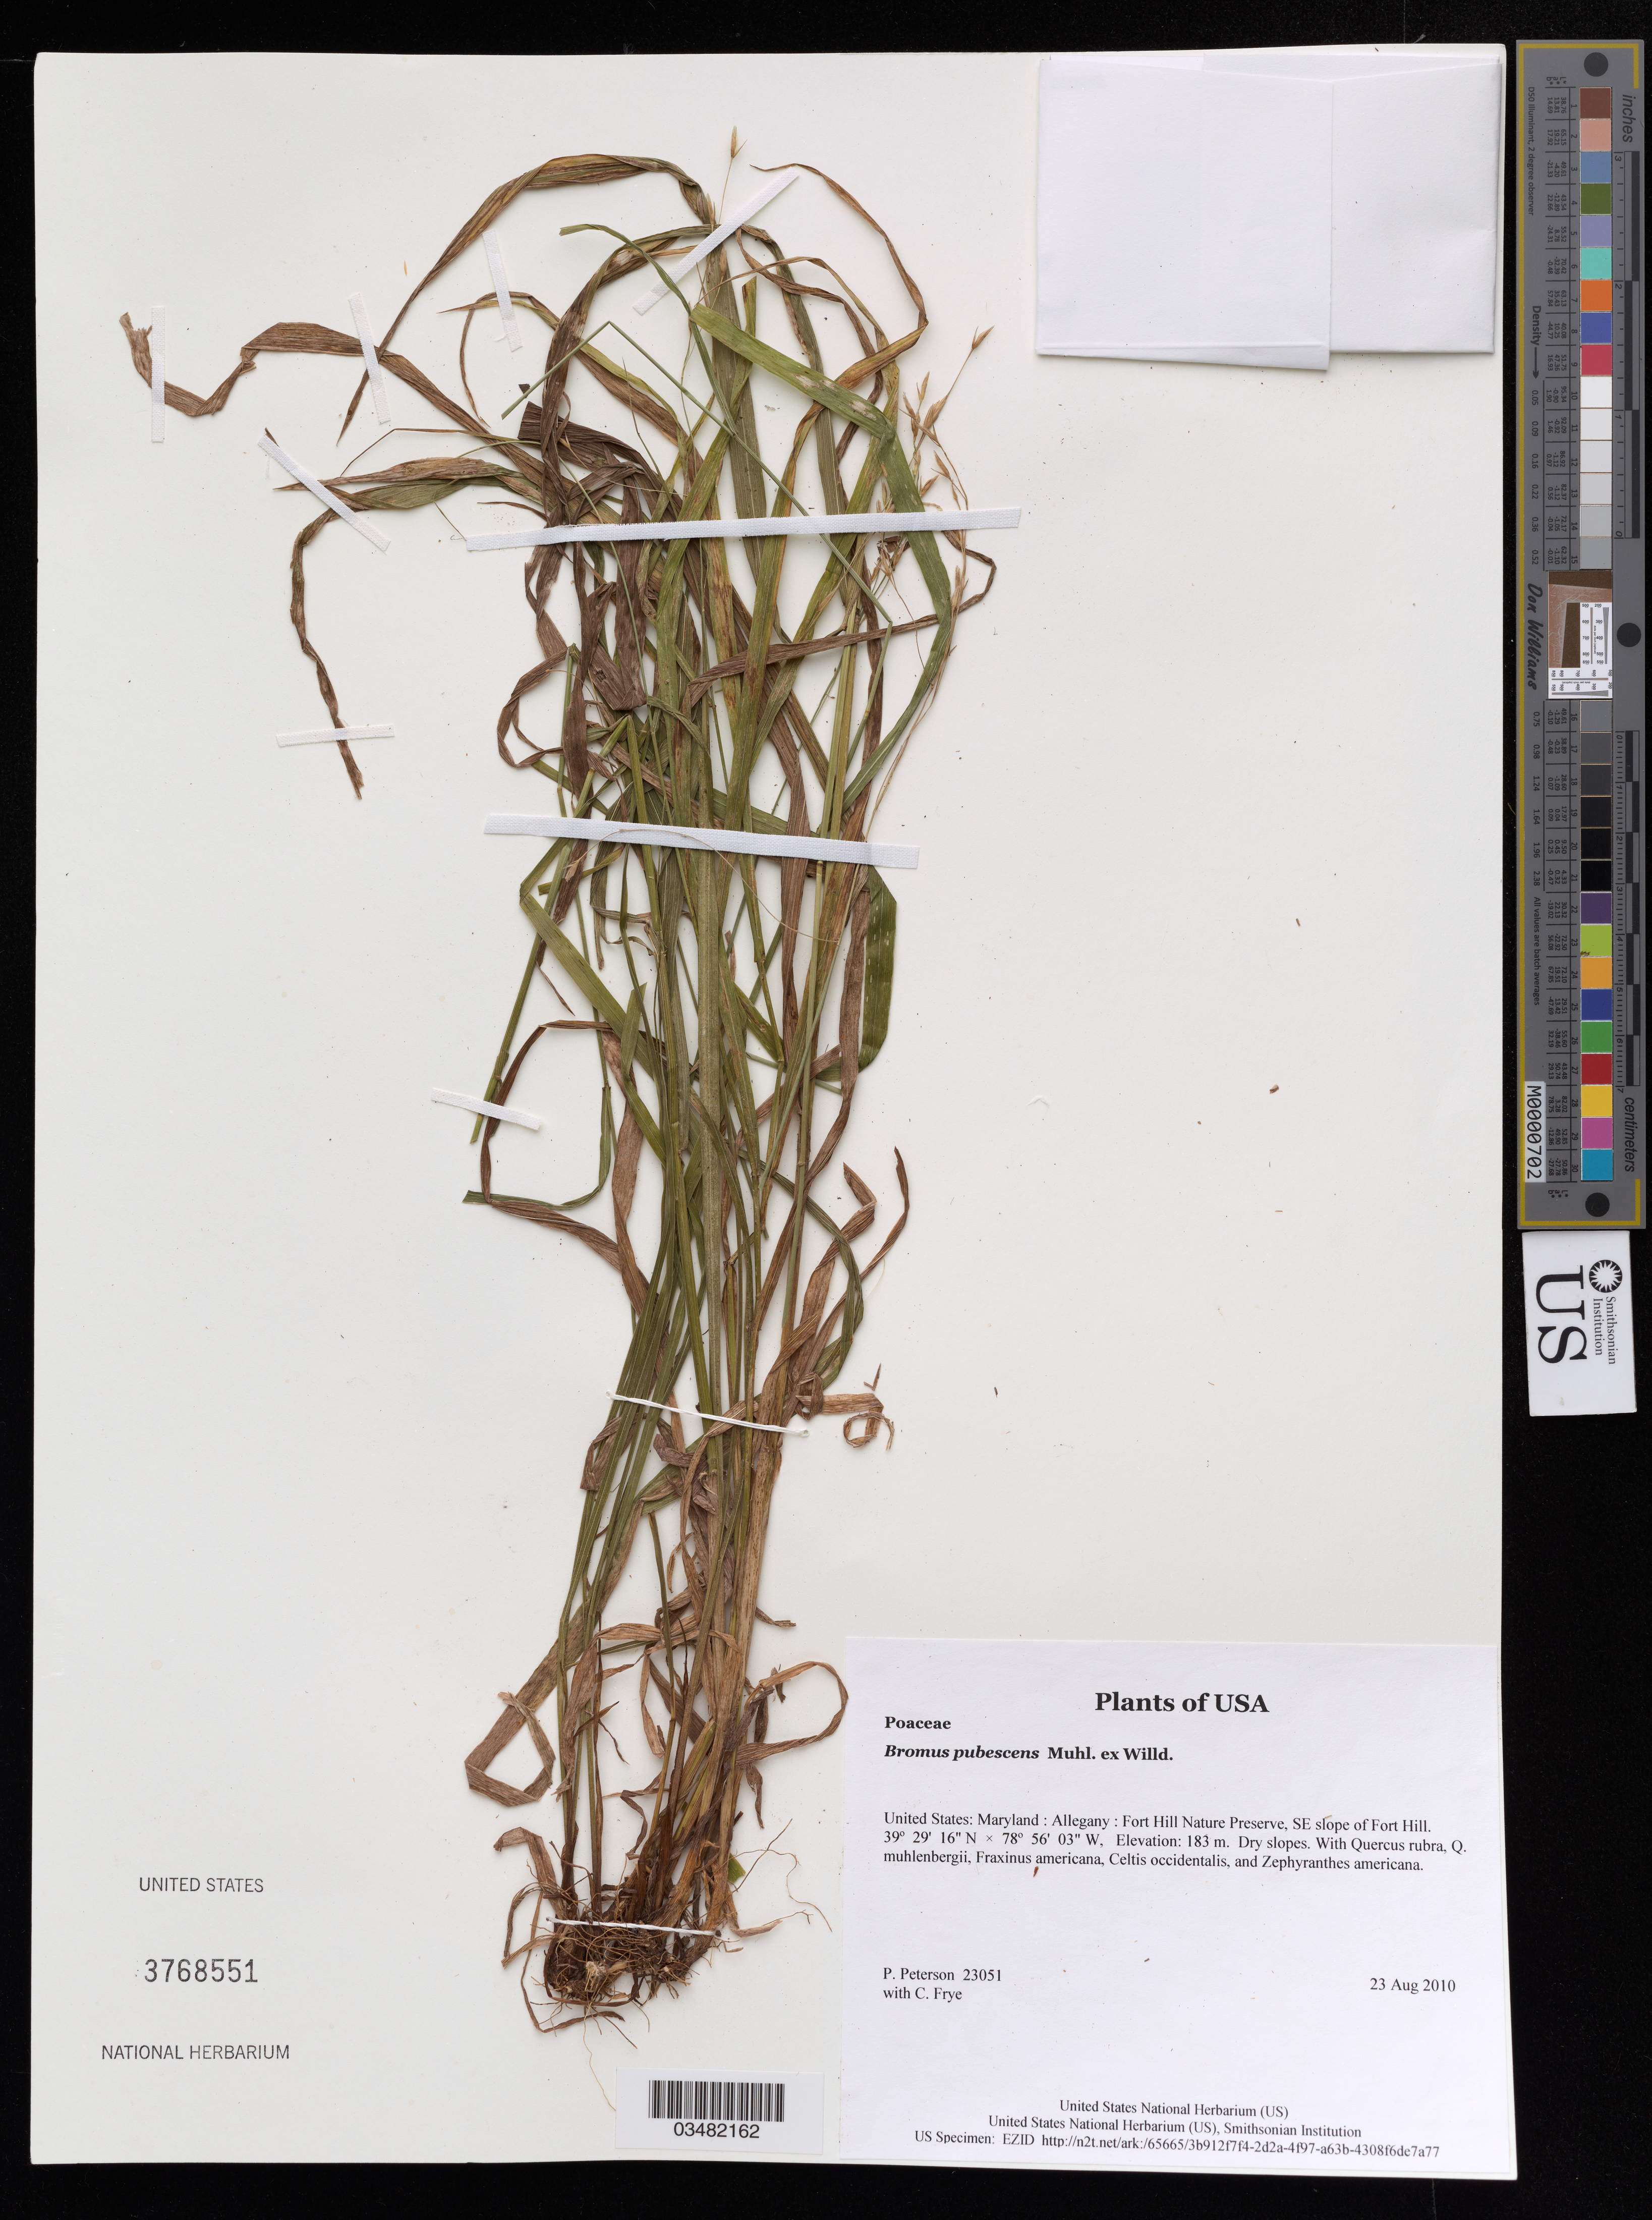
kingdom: Plantae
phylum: Tracheophyta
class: Liliopsida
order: Poales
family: Poaceae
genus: Bromus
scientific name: Bromus pubescens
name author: Muhl. ex Willd.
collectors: P. M. Peterson & C. Frye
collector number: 23051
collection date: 2010-08-23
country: United States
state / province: Maryland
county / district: Allegany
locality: Fort Hill Nature Preserve, SE slope of Fort Hill.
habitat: Dry slopes.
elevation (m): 183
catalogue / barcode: US 3768551